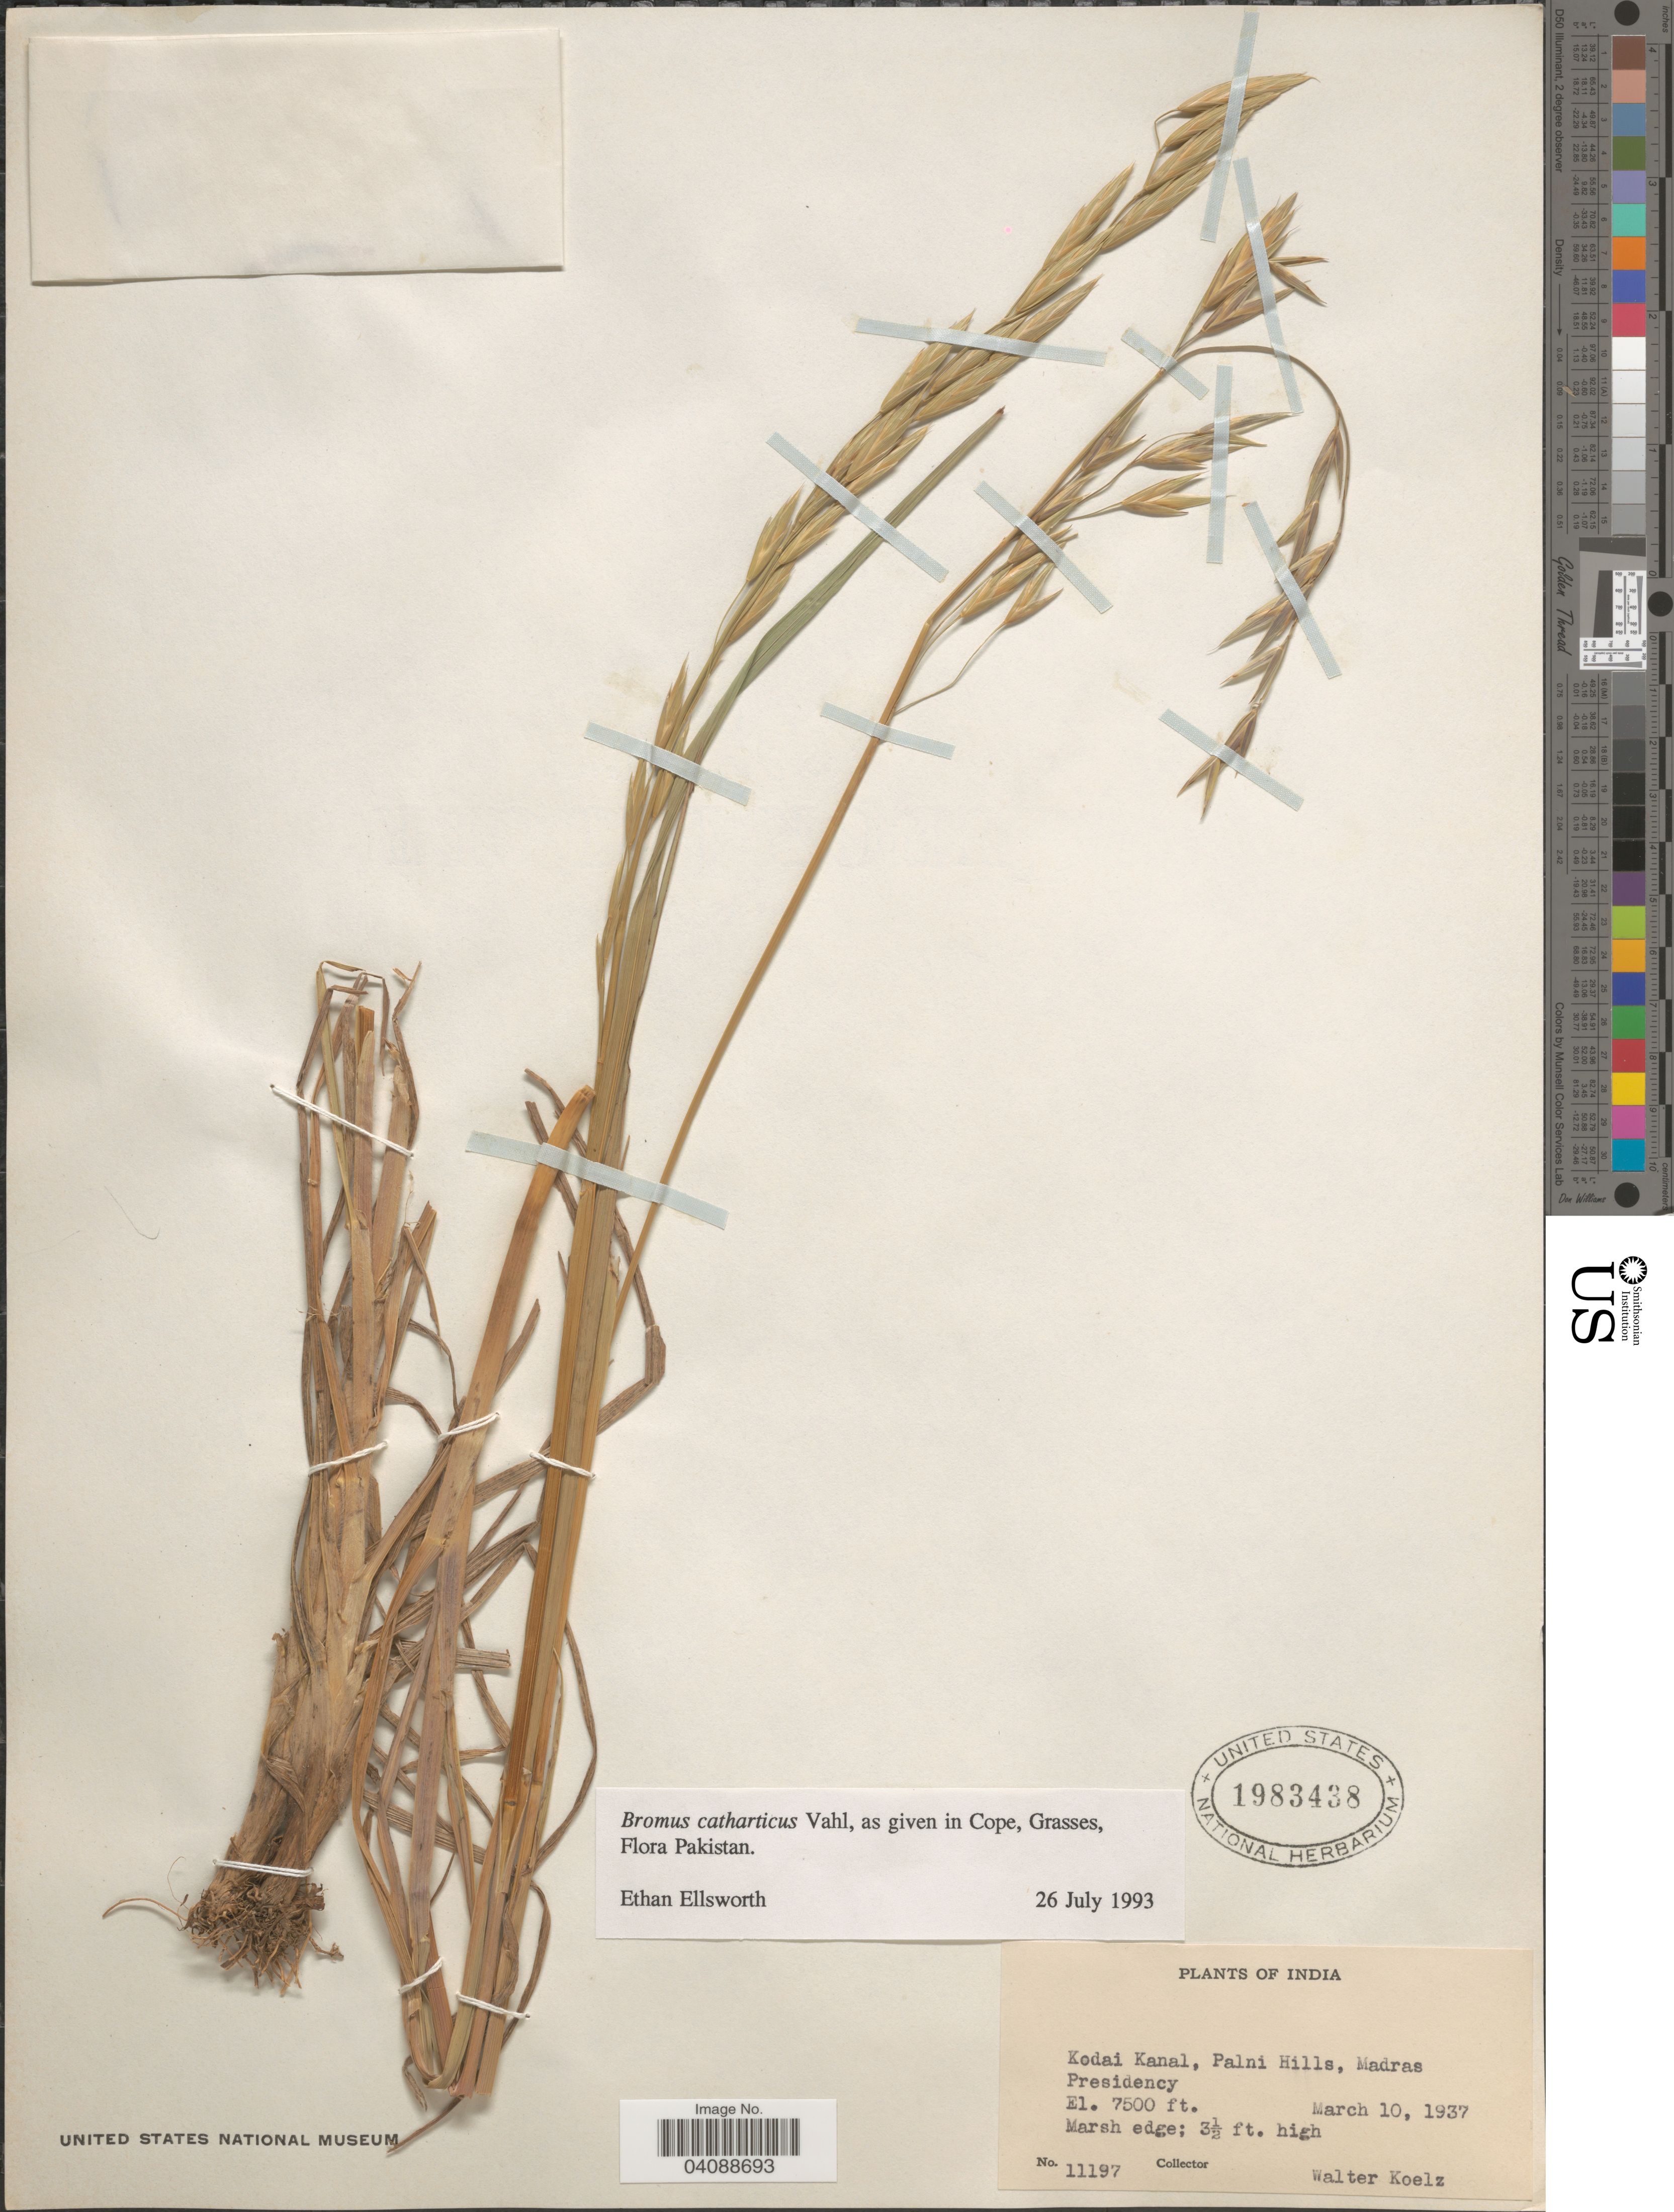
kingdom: Plantae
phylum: Tracheophyta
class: Liliopsida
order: Poales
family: Poaceae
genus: Bromus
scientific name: Bromus catharticus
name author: Vahl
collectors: W. N. Koelz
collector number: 11197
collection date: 1937-03-10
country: India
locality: Kodai Kanal, Palni Hills, Madras Presidency.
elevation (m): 2286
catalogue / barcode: US 1983438